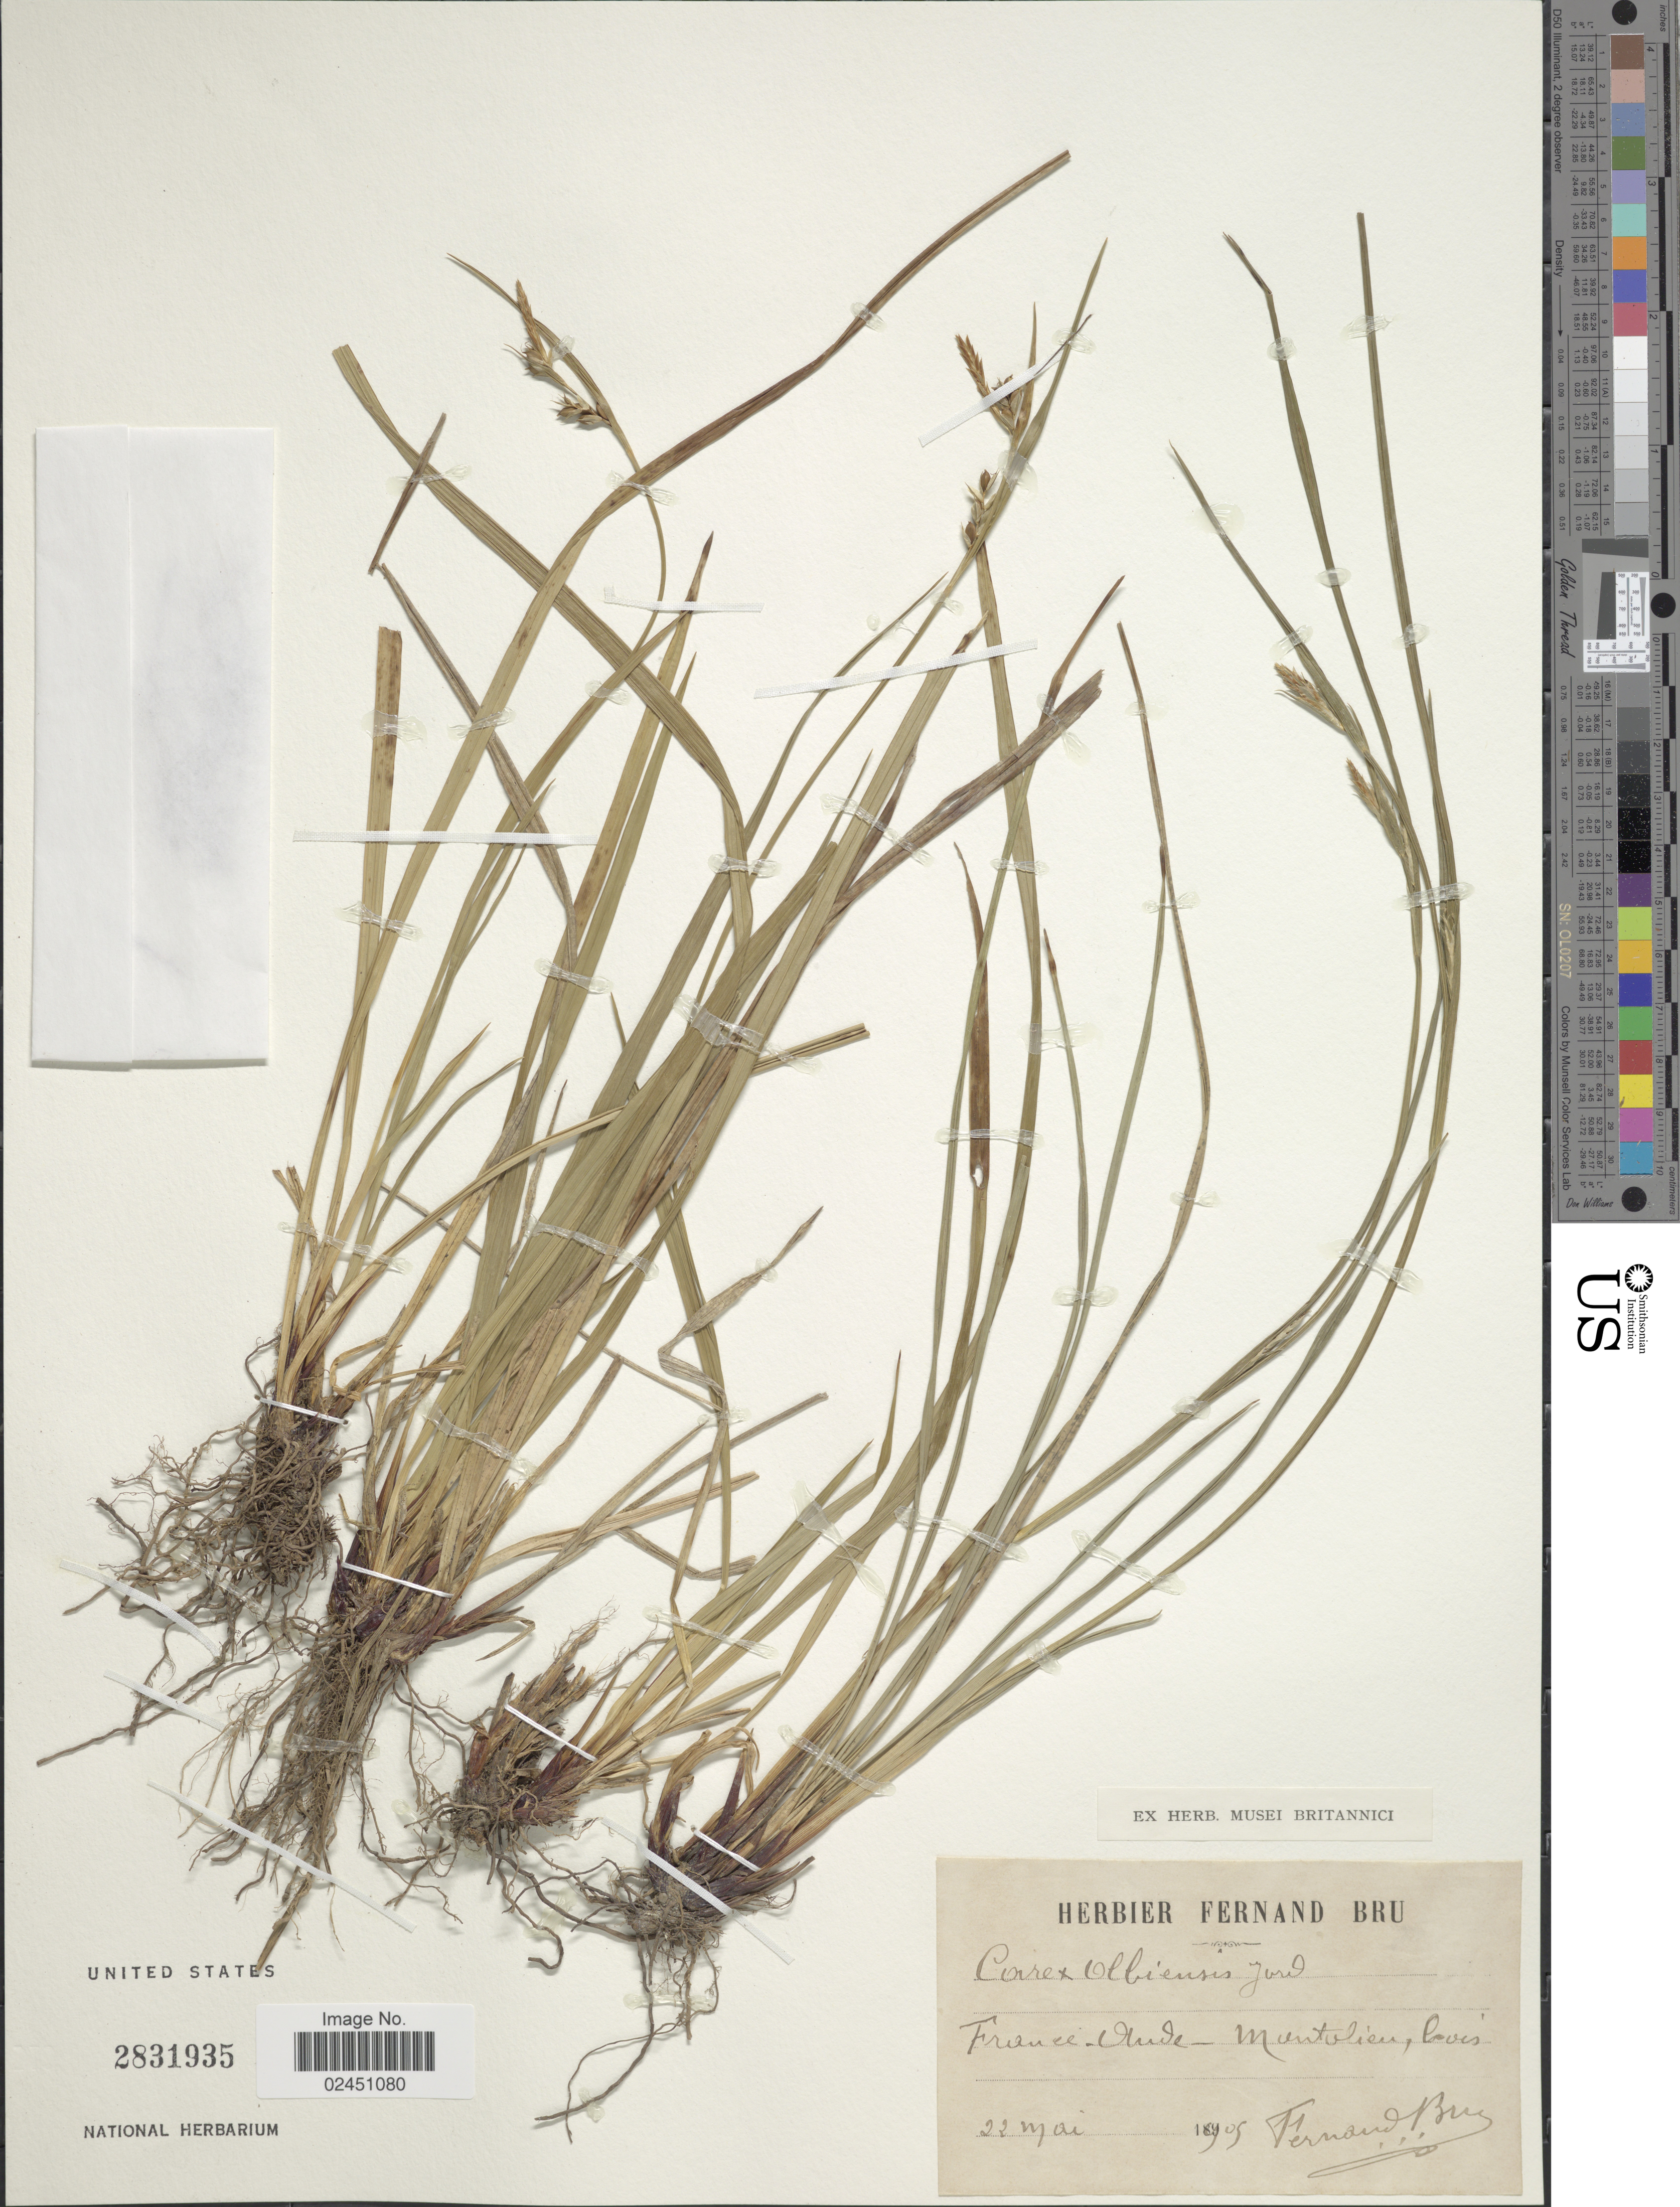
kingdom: Plantae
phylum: Tracheophyta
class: Liliopsida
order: Poales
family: Cyperaceae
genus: Carex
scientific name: Carex olbiensis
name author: Jord.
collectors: F. Bru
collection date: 1909-05-23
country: France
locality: Otude - Montolieu, Povis [interpreted]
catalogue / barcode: US 2831935